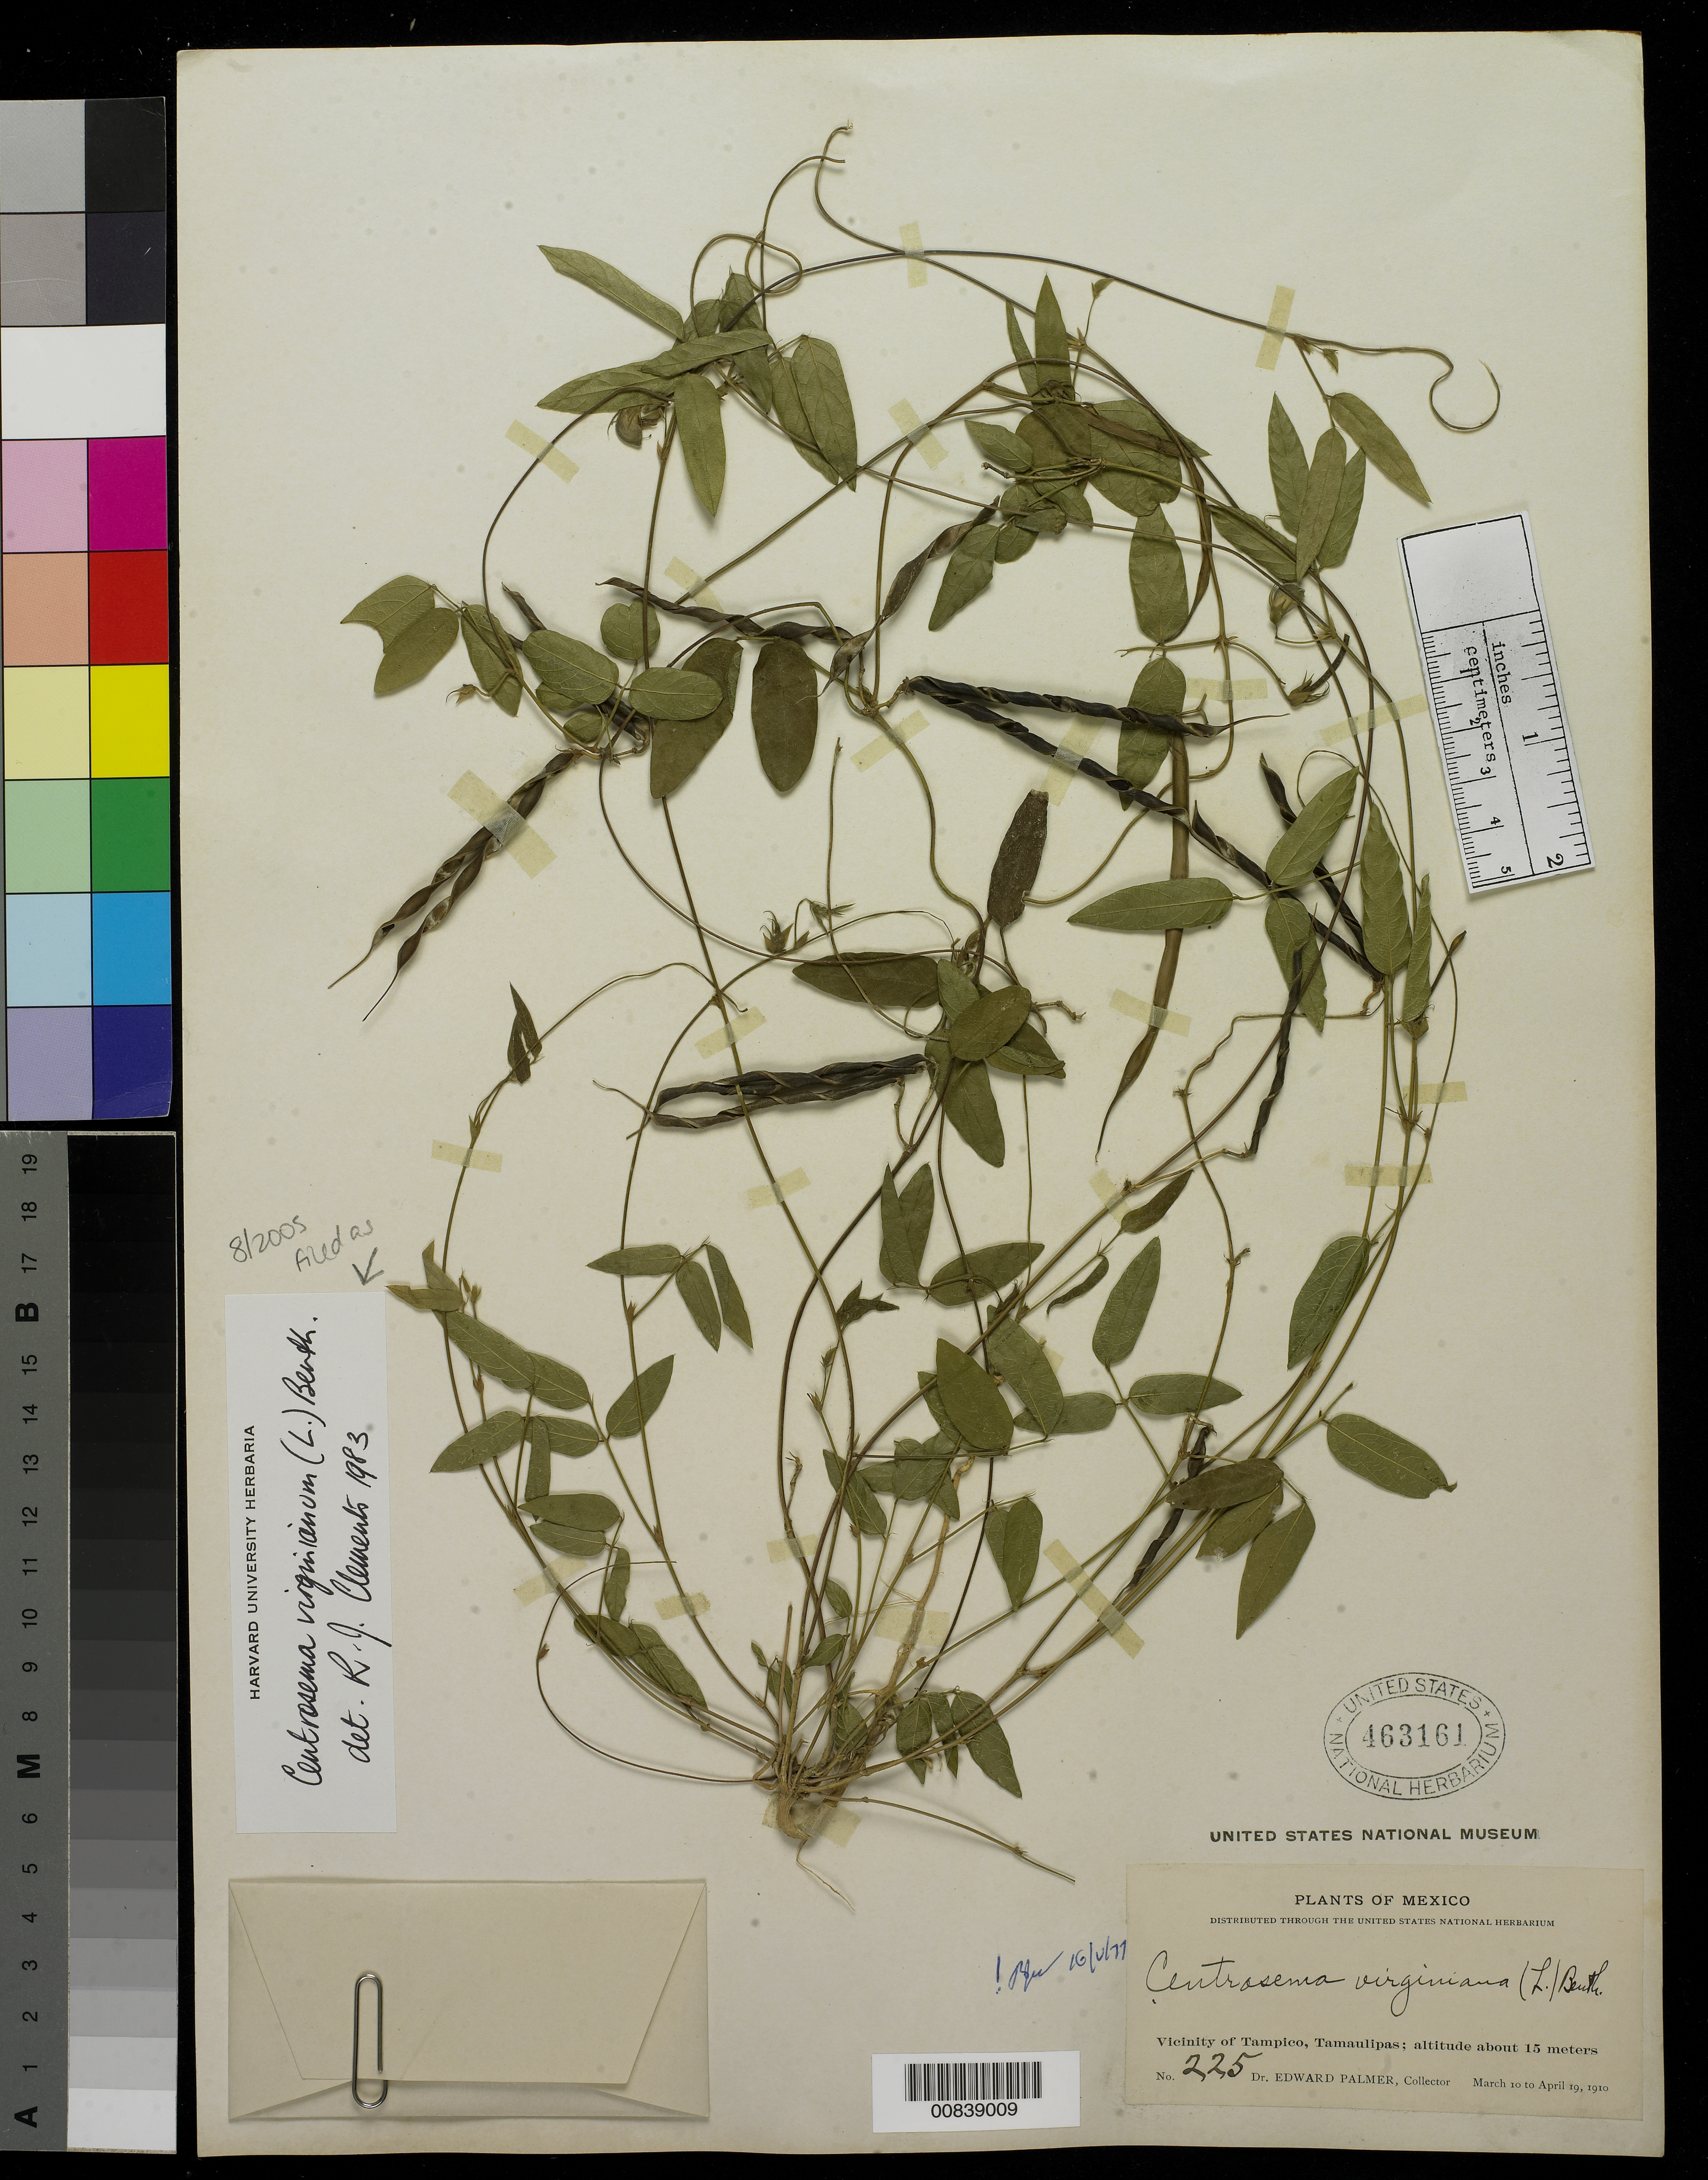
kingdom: Plantae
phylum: Tracheophyta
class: Magnoliopsida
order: Fabales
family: Fabaceae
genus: Centrosema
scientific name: Centrosema virginianum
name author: (L.) Benth.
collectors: E. Palmer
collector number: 225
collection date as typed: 10 Mar 1910 to 19 Apr 1910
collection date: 1910-03-10/1910-04-19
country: Mexico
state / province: Tamaulipas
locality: Vicinity of Tampico, Tamaulipas.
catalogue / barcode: US 463161